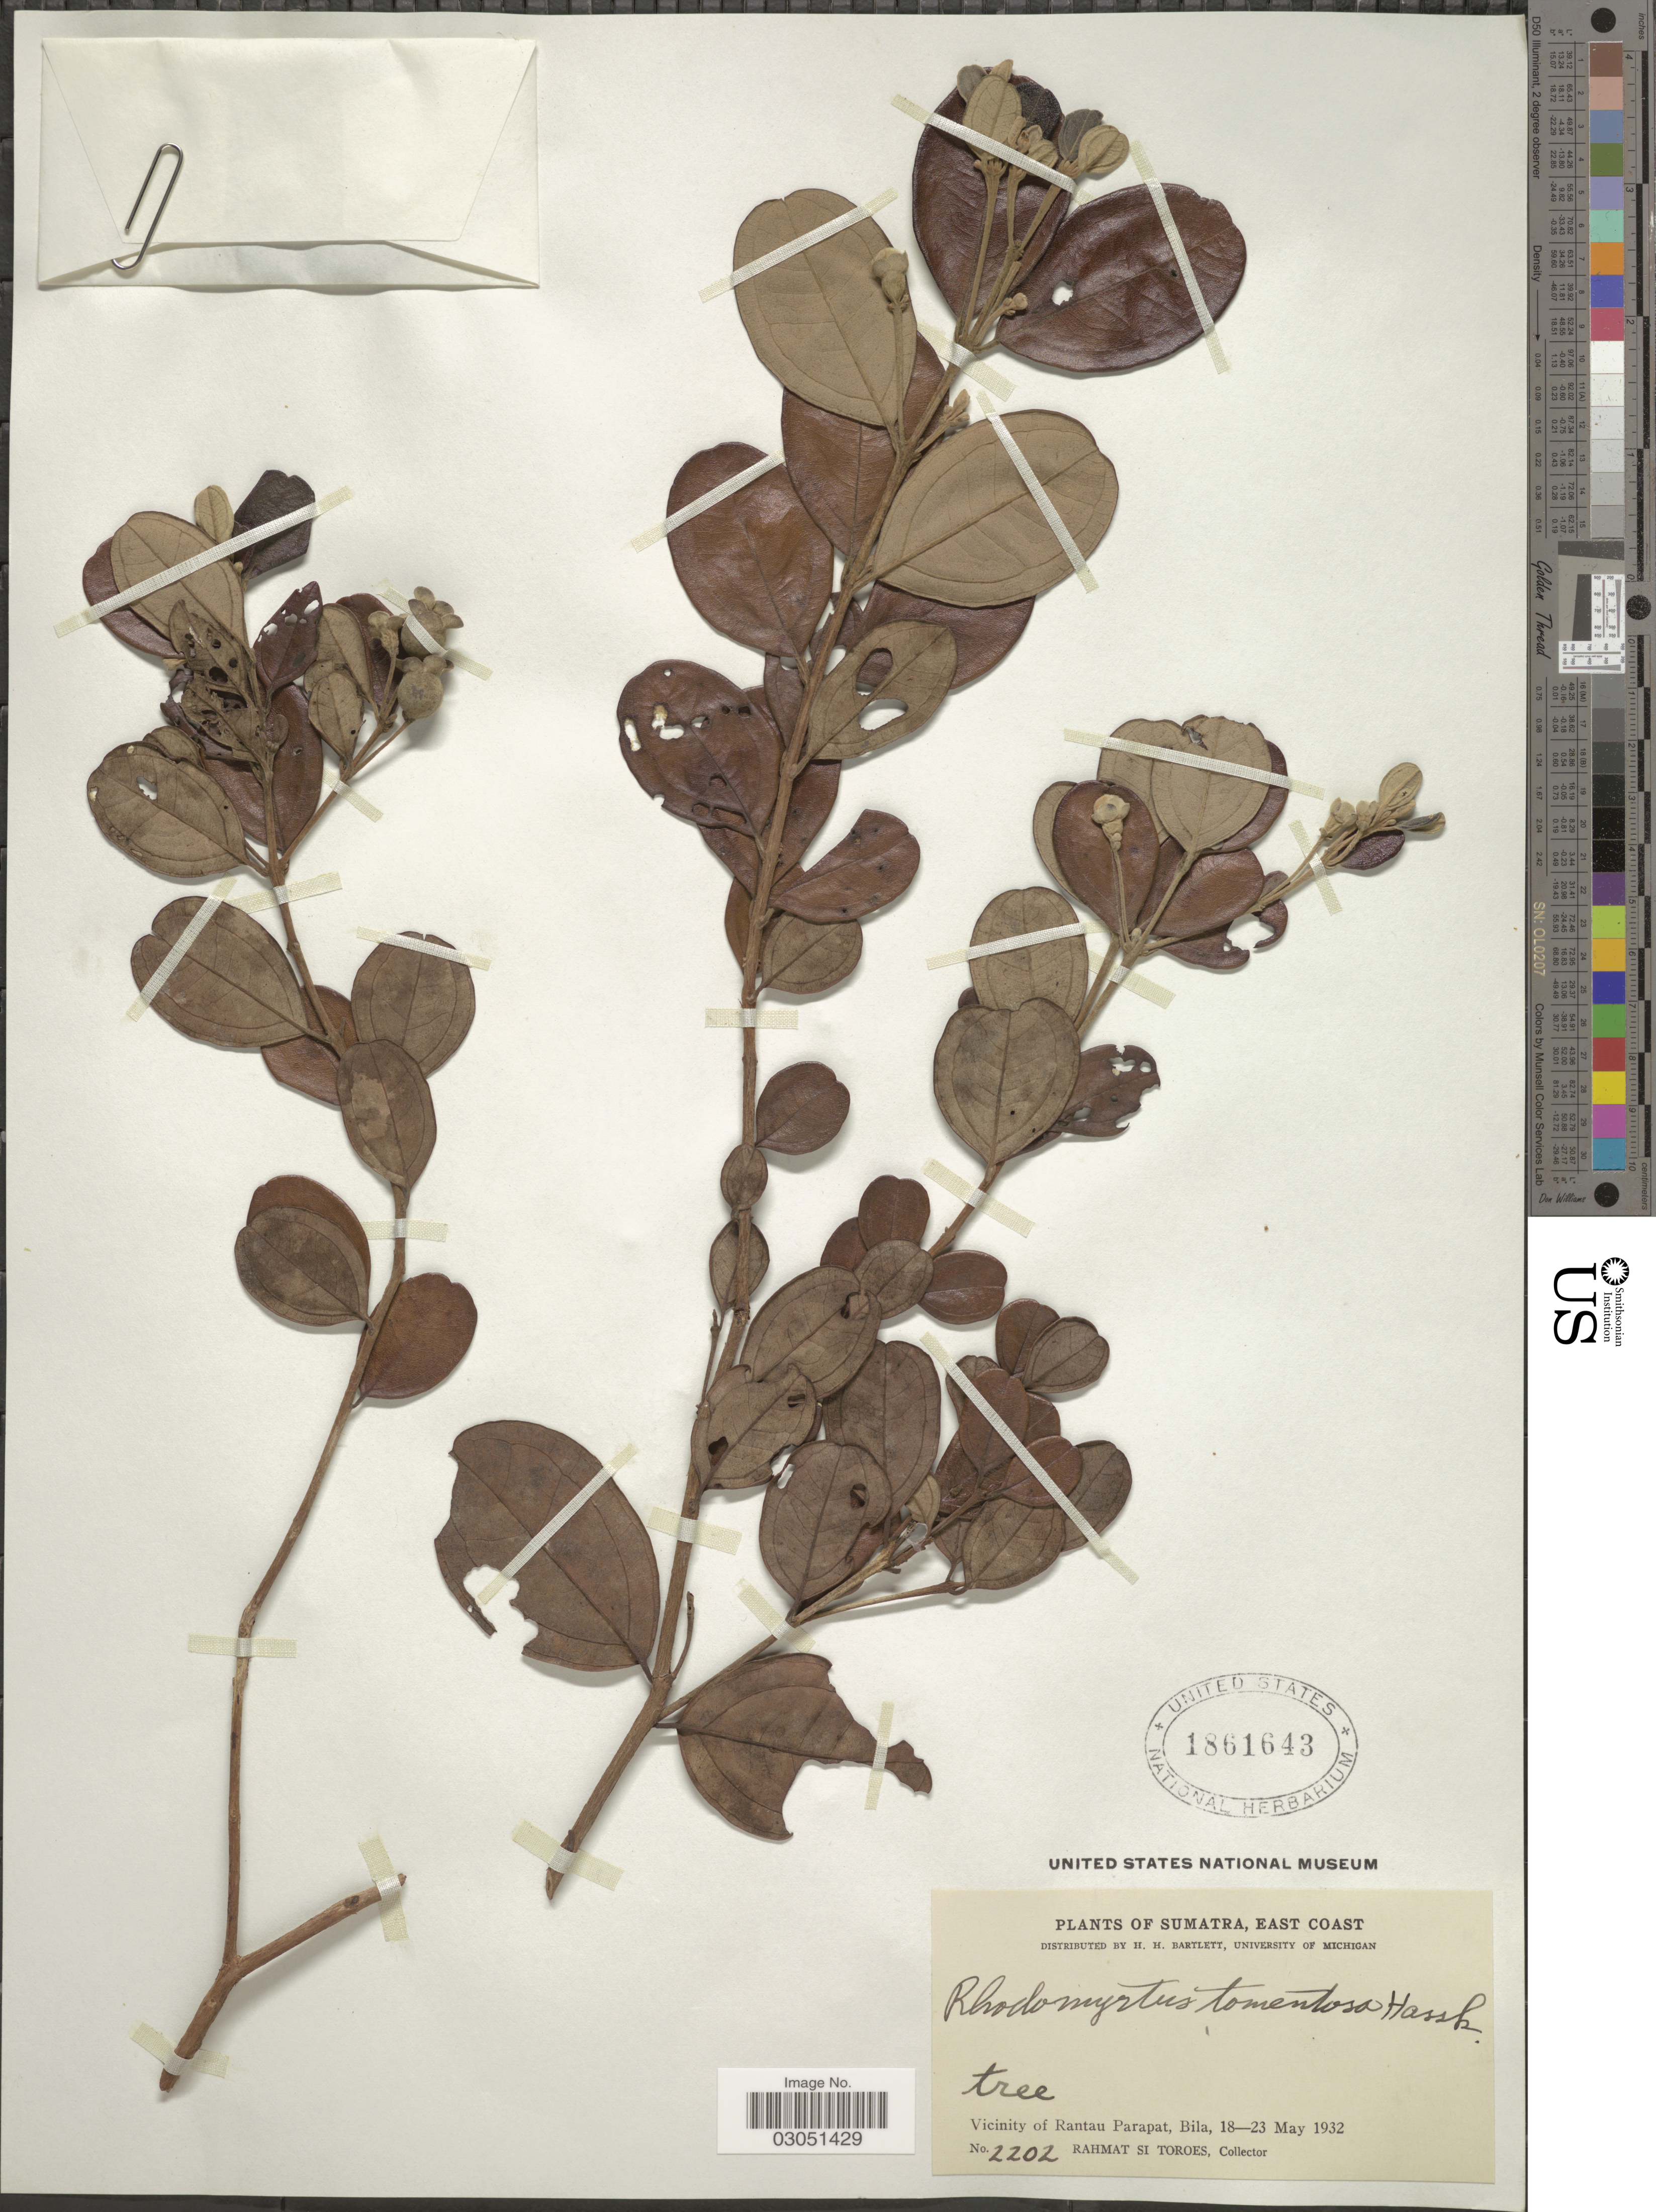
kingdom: Plantae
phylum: Tracheophyta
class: Magnoliopsida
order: Myrtales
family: Myrtaceae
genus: Rhodomyrtus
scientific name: Rhodomyrtus tomentosa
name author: (Aiton) Hassk.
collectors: Rahmat Si Boeea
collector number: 2202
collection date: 1932-05-18/1932-05-23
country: Indonesia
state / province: Sumatra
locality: East Coast, Vicinity of Rantau Parapat, Bila.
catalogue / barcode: US 1861643